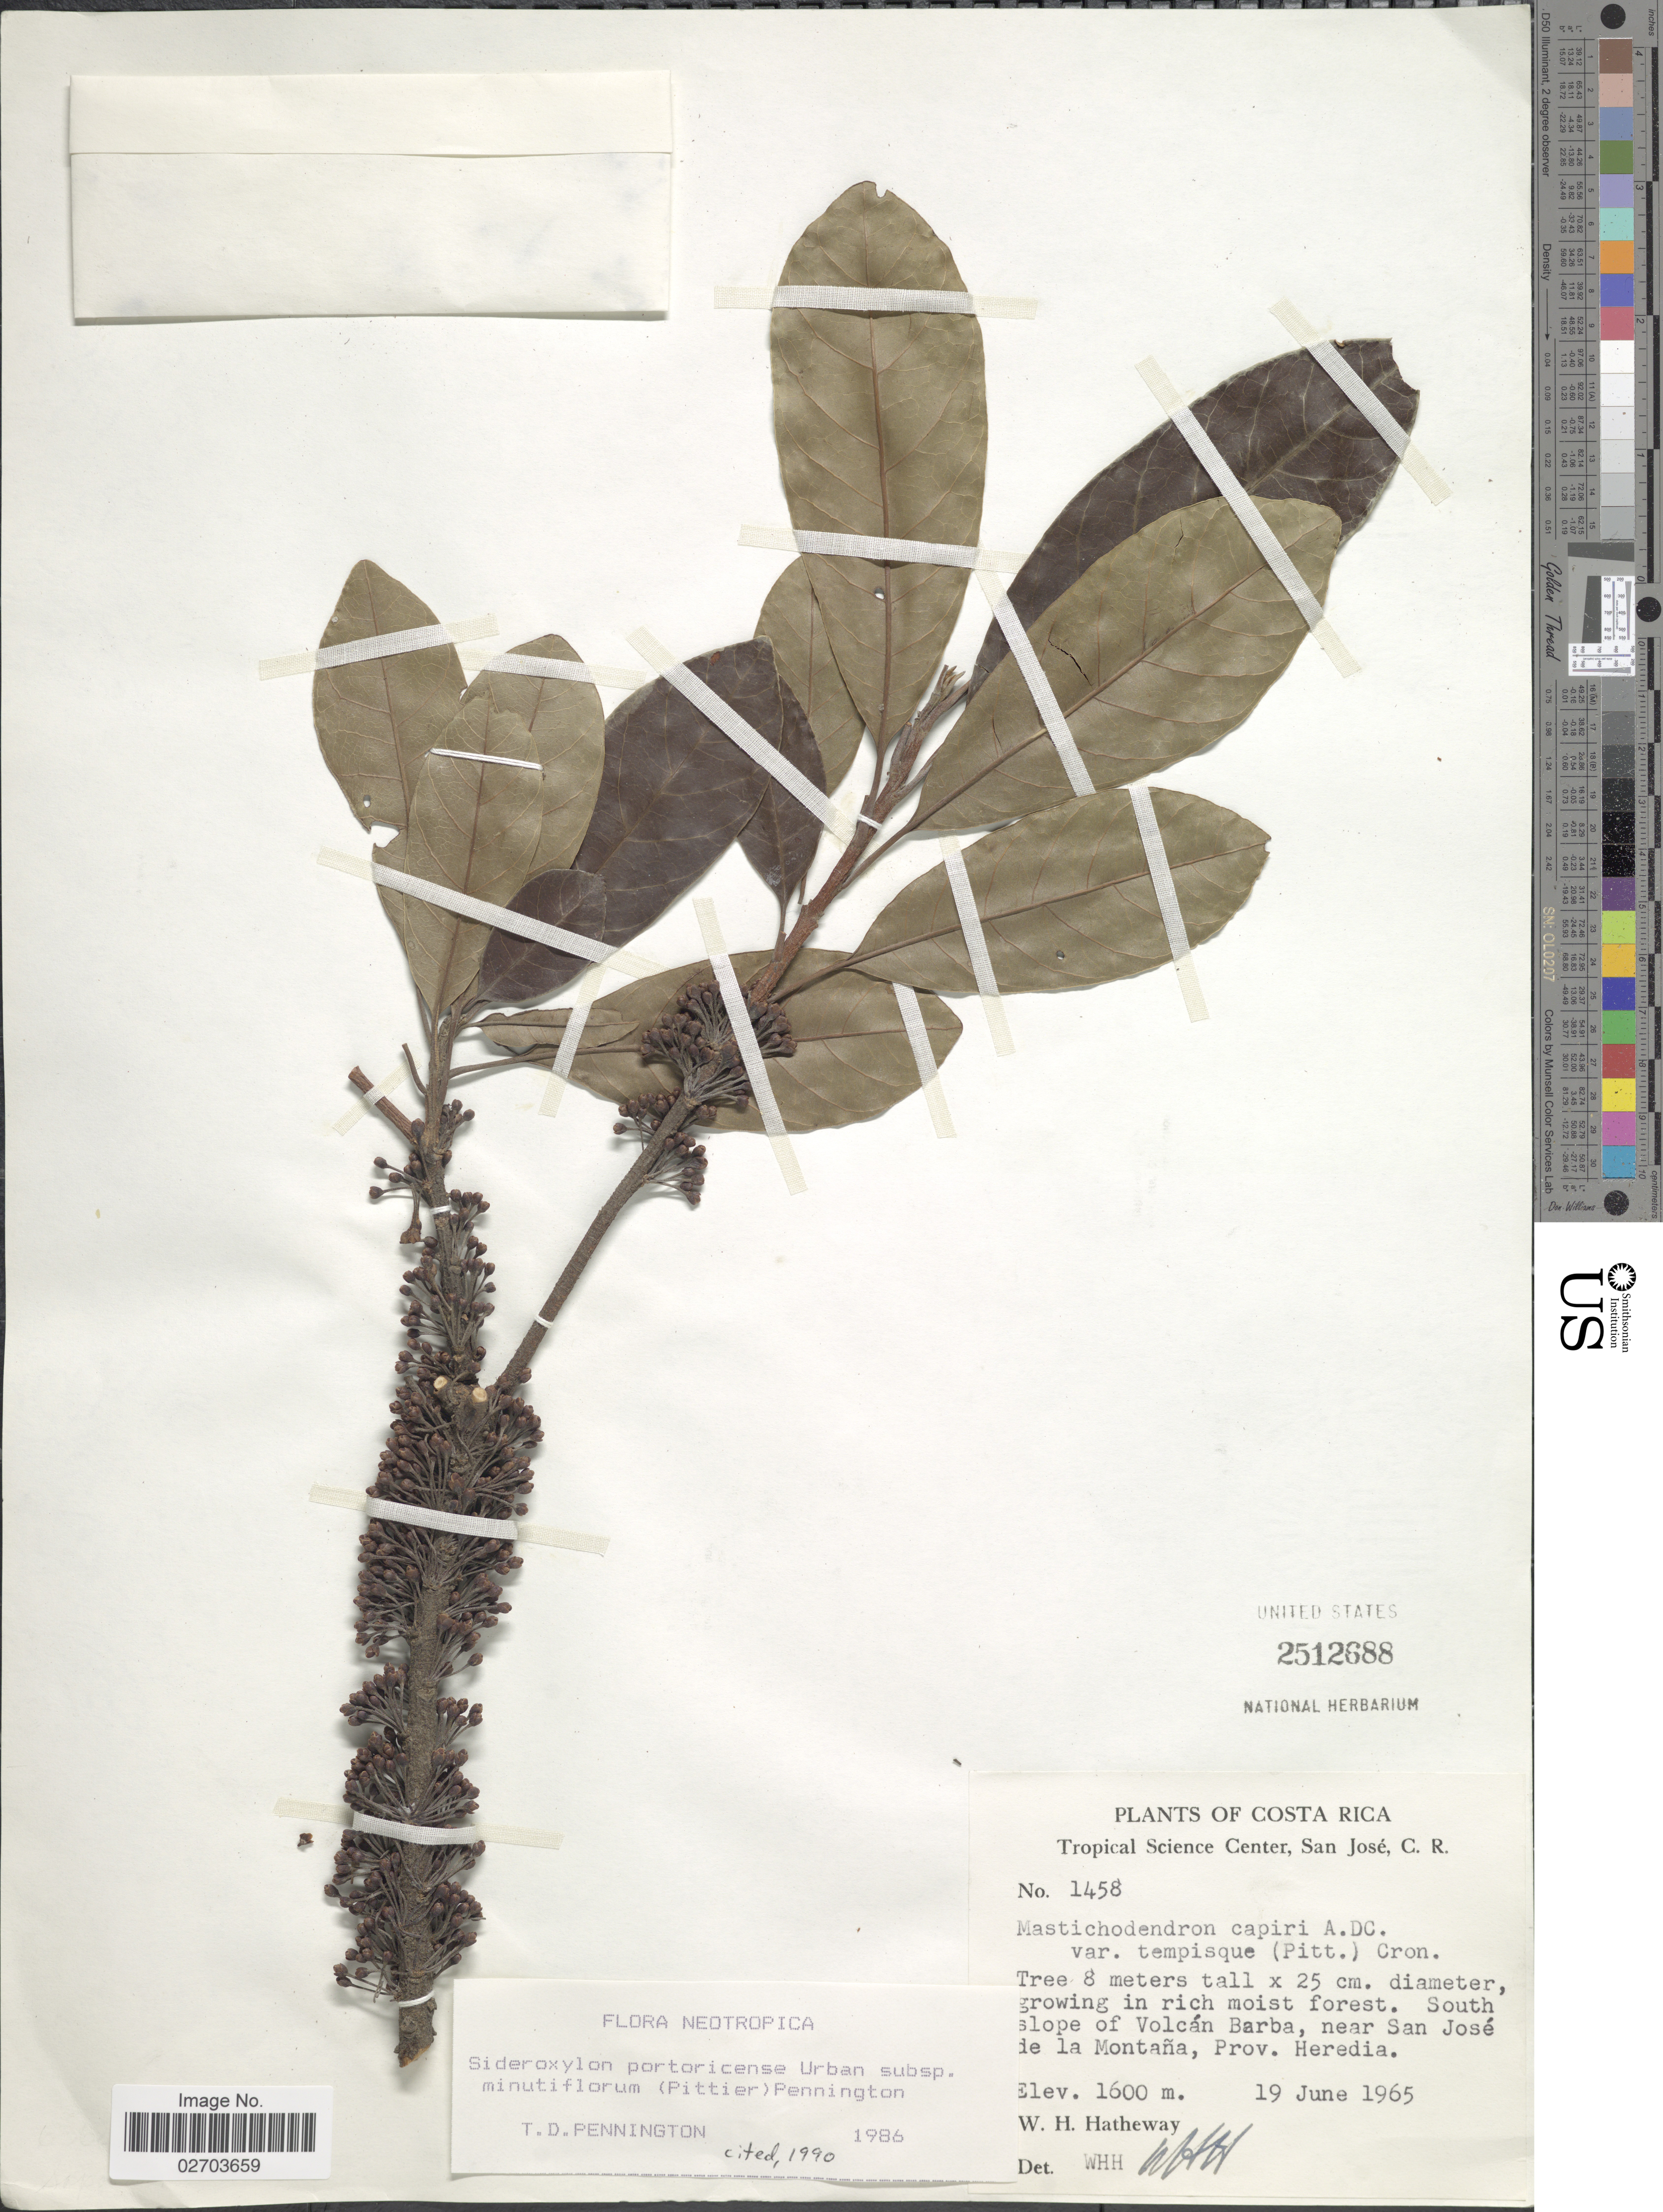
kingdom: Plantae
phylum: Tracheophyta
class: Magnoliopsida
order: Ericales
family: Sapotaceae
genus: Sideroxylon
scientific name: Sideroxylon portoricense subsp. minutiflorum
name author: (Pittier) T.D. Penn.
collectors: W. H. Hatheway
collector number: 1458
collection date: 1965-06-19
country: Costa Rica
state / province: Heredia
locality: South slope of Volcan Barba, near San Jose de la Montana.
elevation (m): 1600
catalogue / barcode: US 2512688